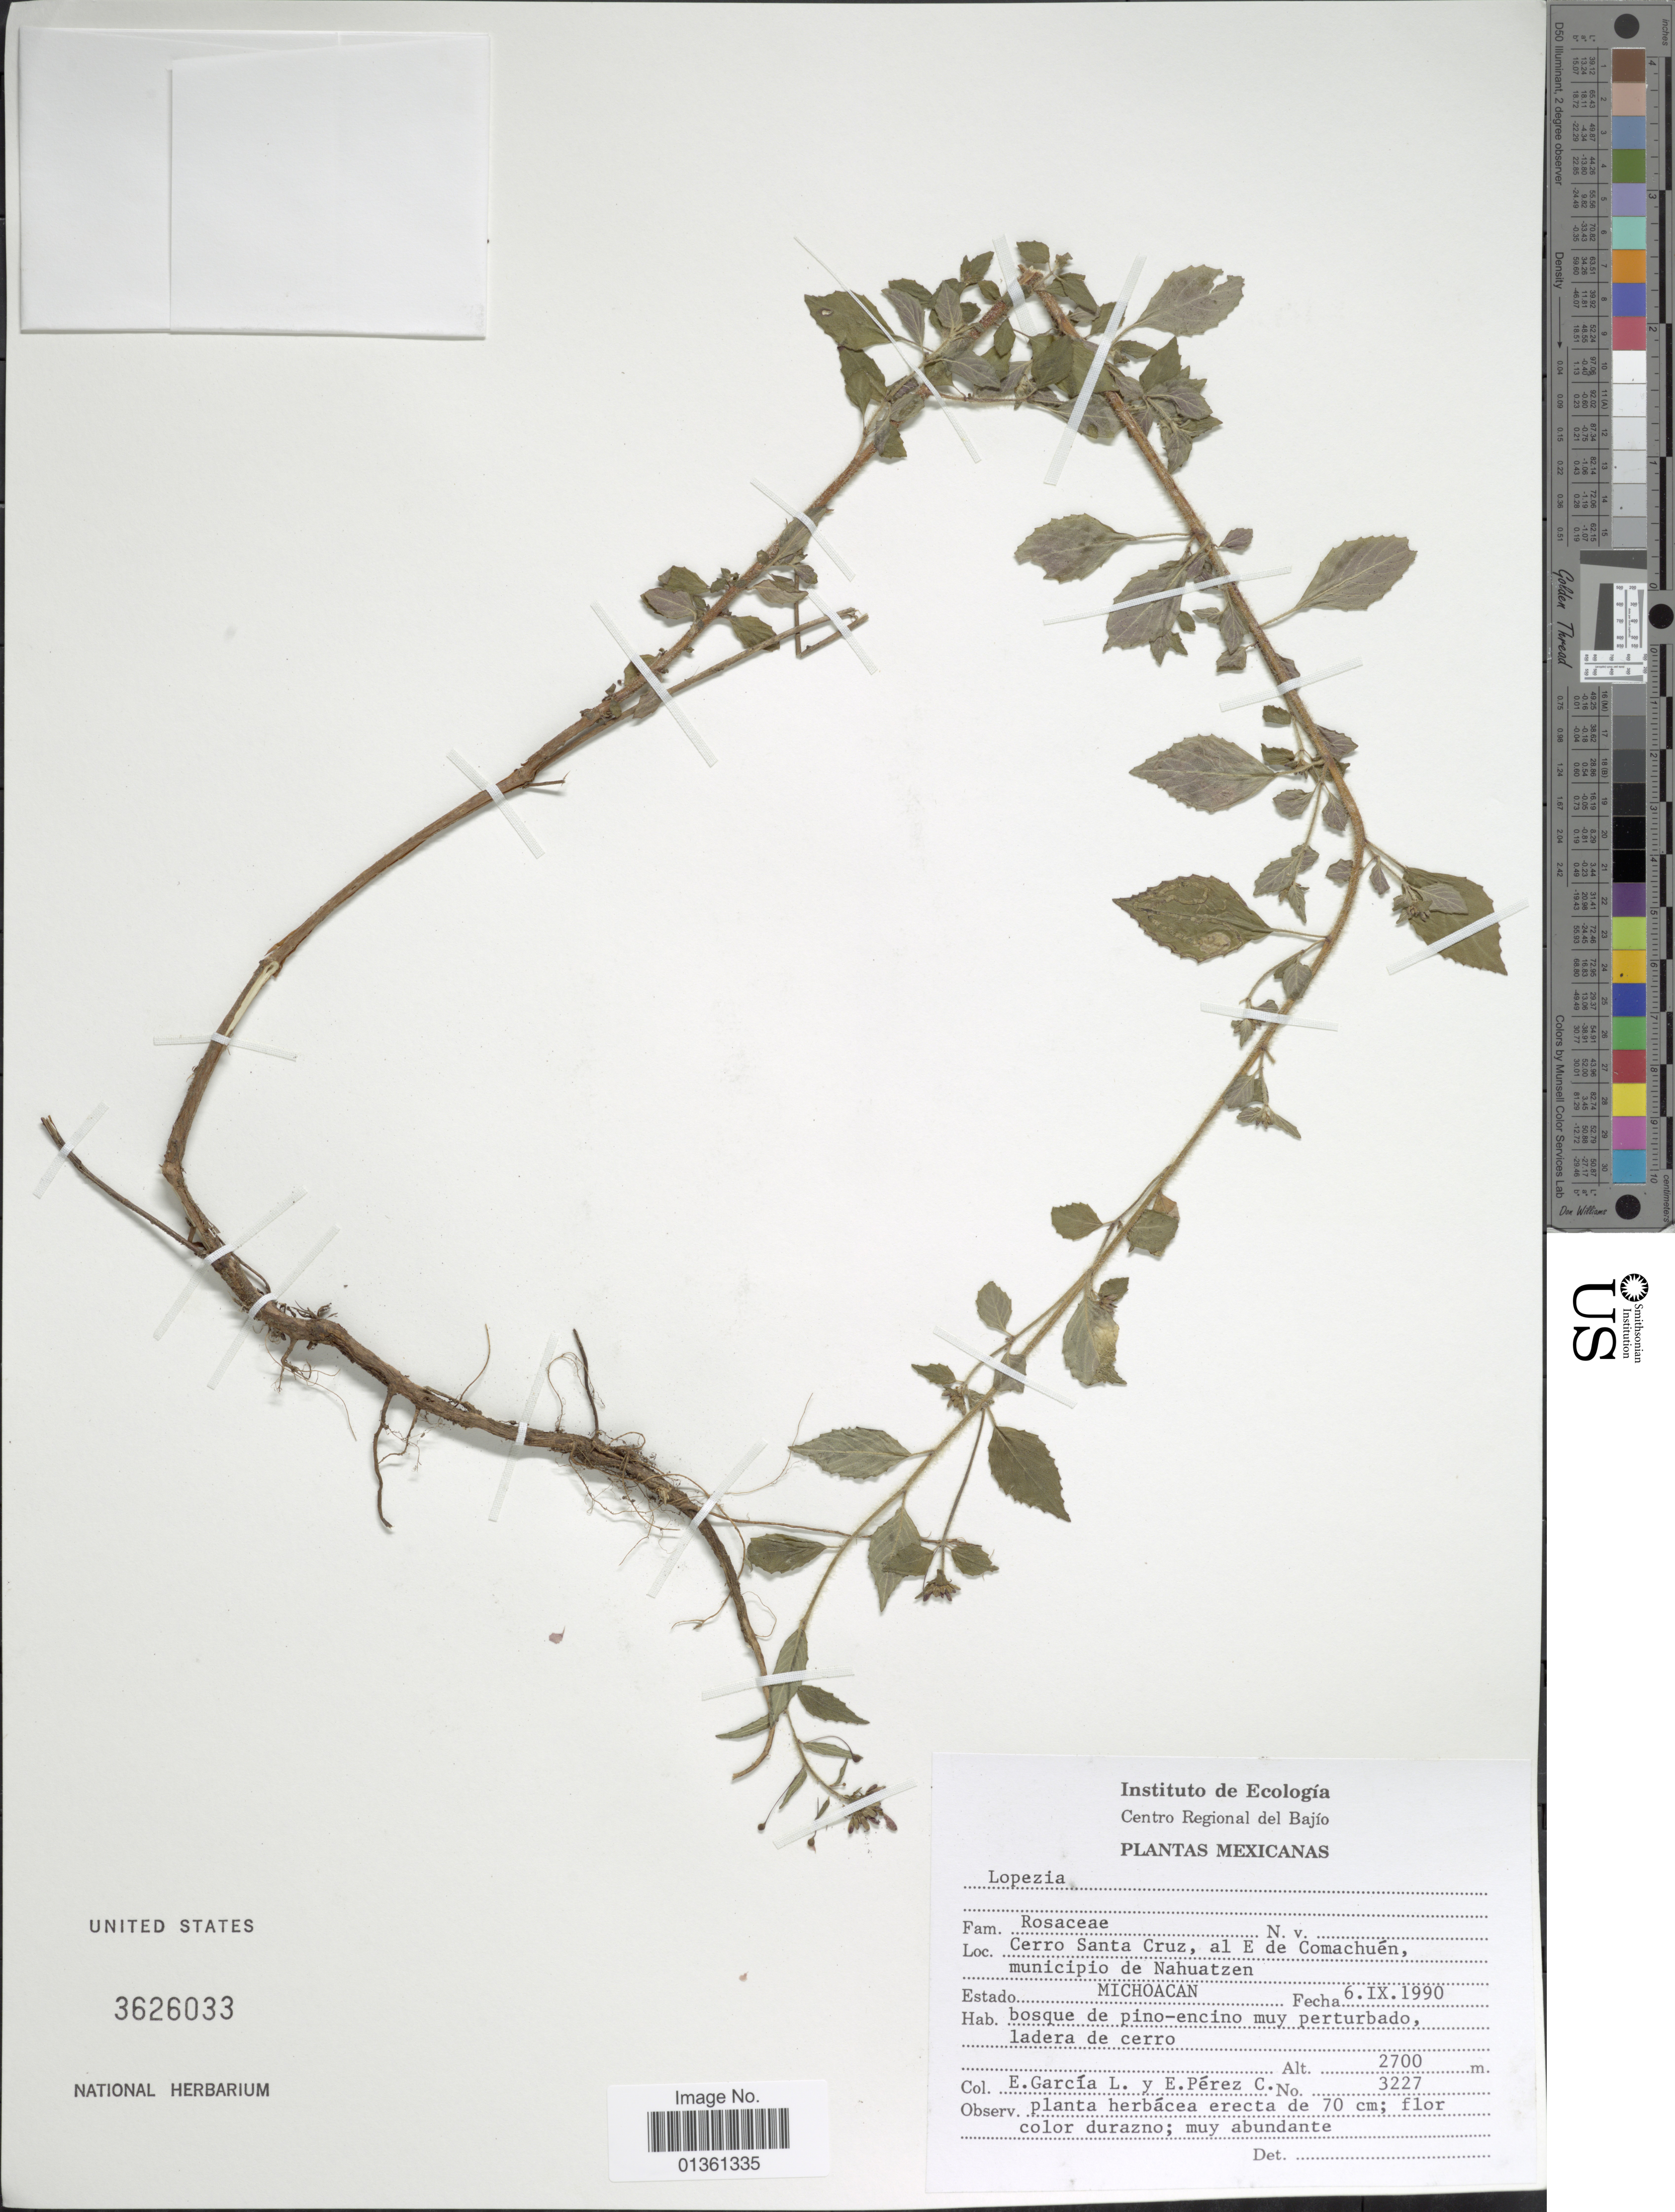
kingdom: Plantae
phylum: Tracheophyta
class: Magnoliopsida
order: Myrtales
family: Onagraceae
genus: Lopezia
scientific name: Lopezia sp.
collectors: E. García L. & E. Pérez C.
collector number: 3227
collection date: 1990-09-06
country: Mexico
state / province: Michoacán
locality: Cerro Santa Cruz, al E de Comachuén, municipio de Nahuatzen.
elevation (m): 2700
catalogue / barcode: US 3626033